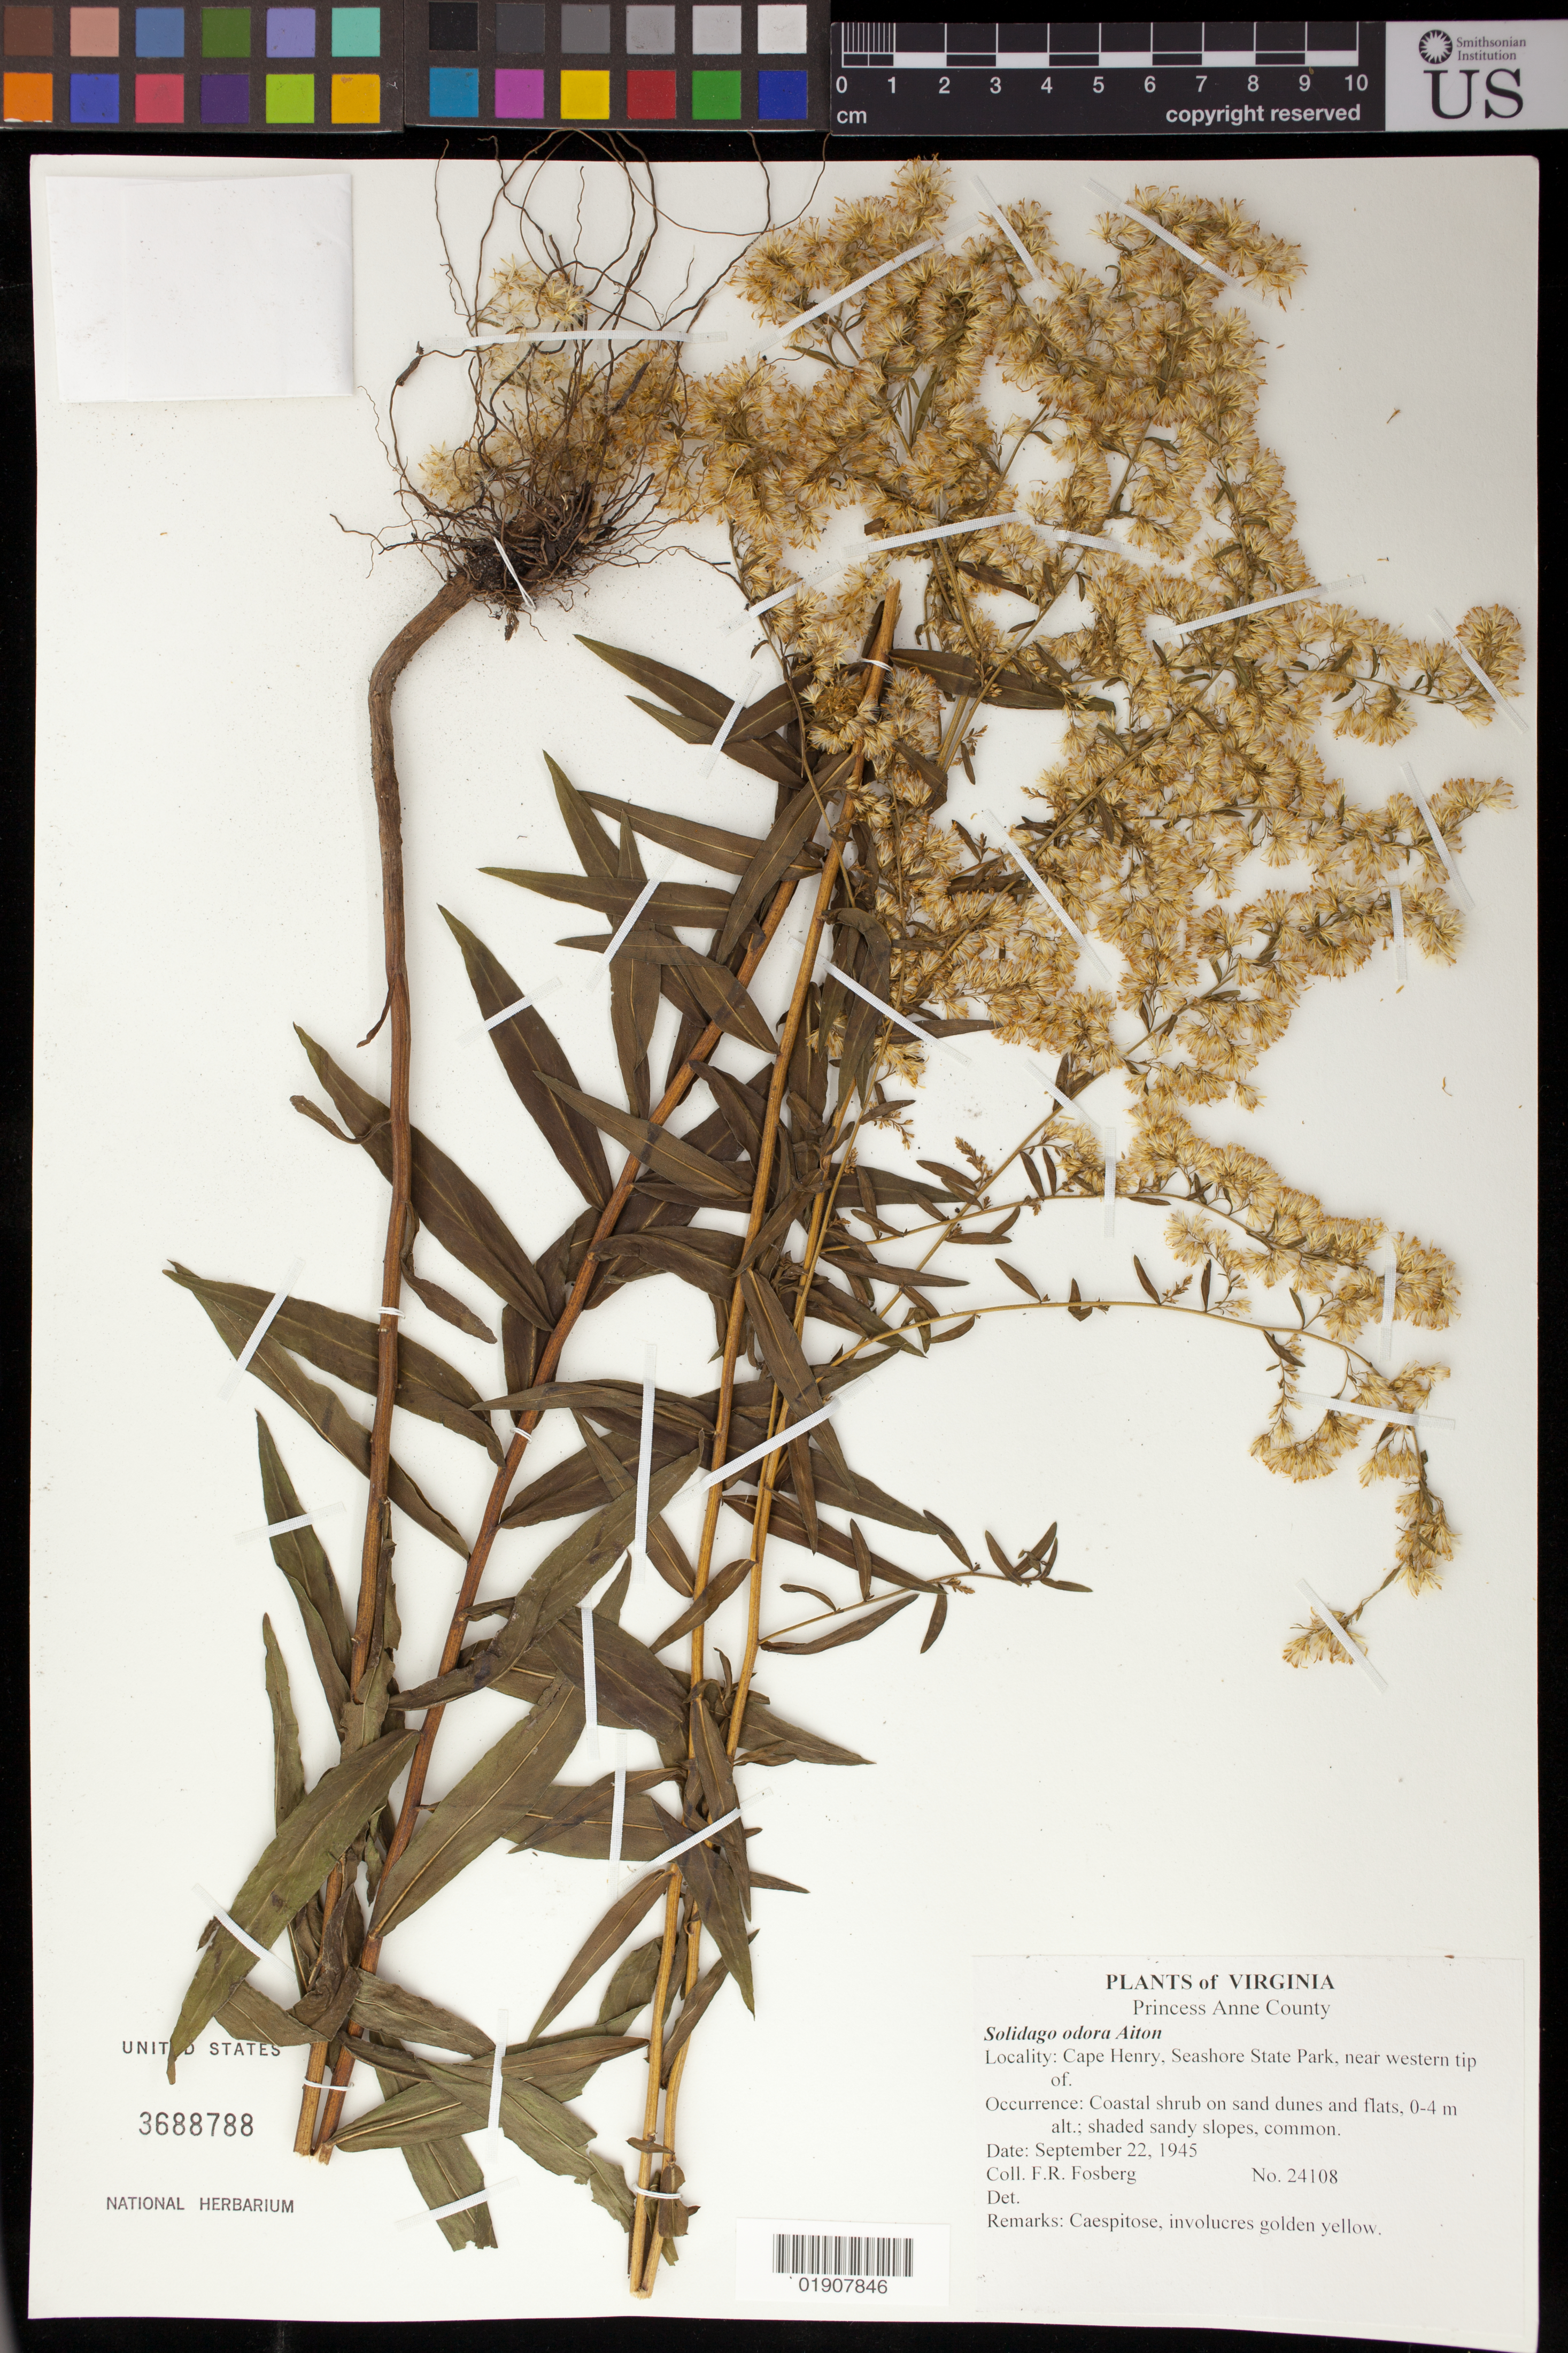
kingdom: Plantae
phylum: Tracheophyta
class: Magnoliopsida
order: Asterales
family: Asteraceae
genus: Solidago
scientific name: Solidago odora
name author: Aiton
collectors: F. R. Fosberg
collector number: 24108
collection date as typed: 22 Sep 1945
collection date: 1945-09-22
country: United States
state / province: Virginia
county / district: City of Virginia Beach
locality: Princess Anne County, Cape Henry, Seashore State Park, near western tip of. [Princess Anne County is now part of City of Virginia Beach.]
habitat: Coastal shrub on sand dunes and flats; shaded sandy slopes.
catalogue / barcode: US 3688788